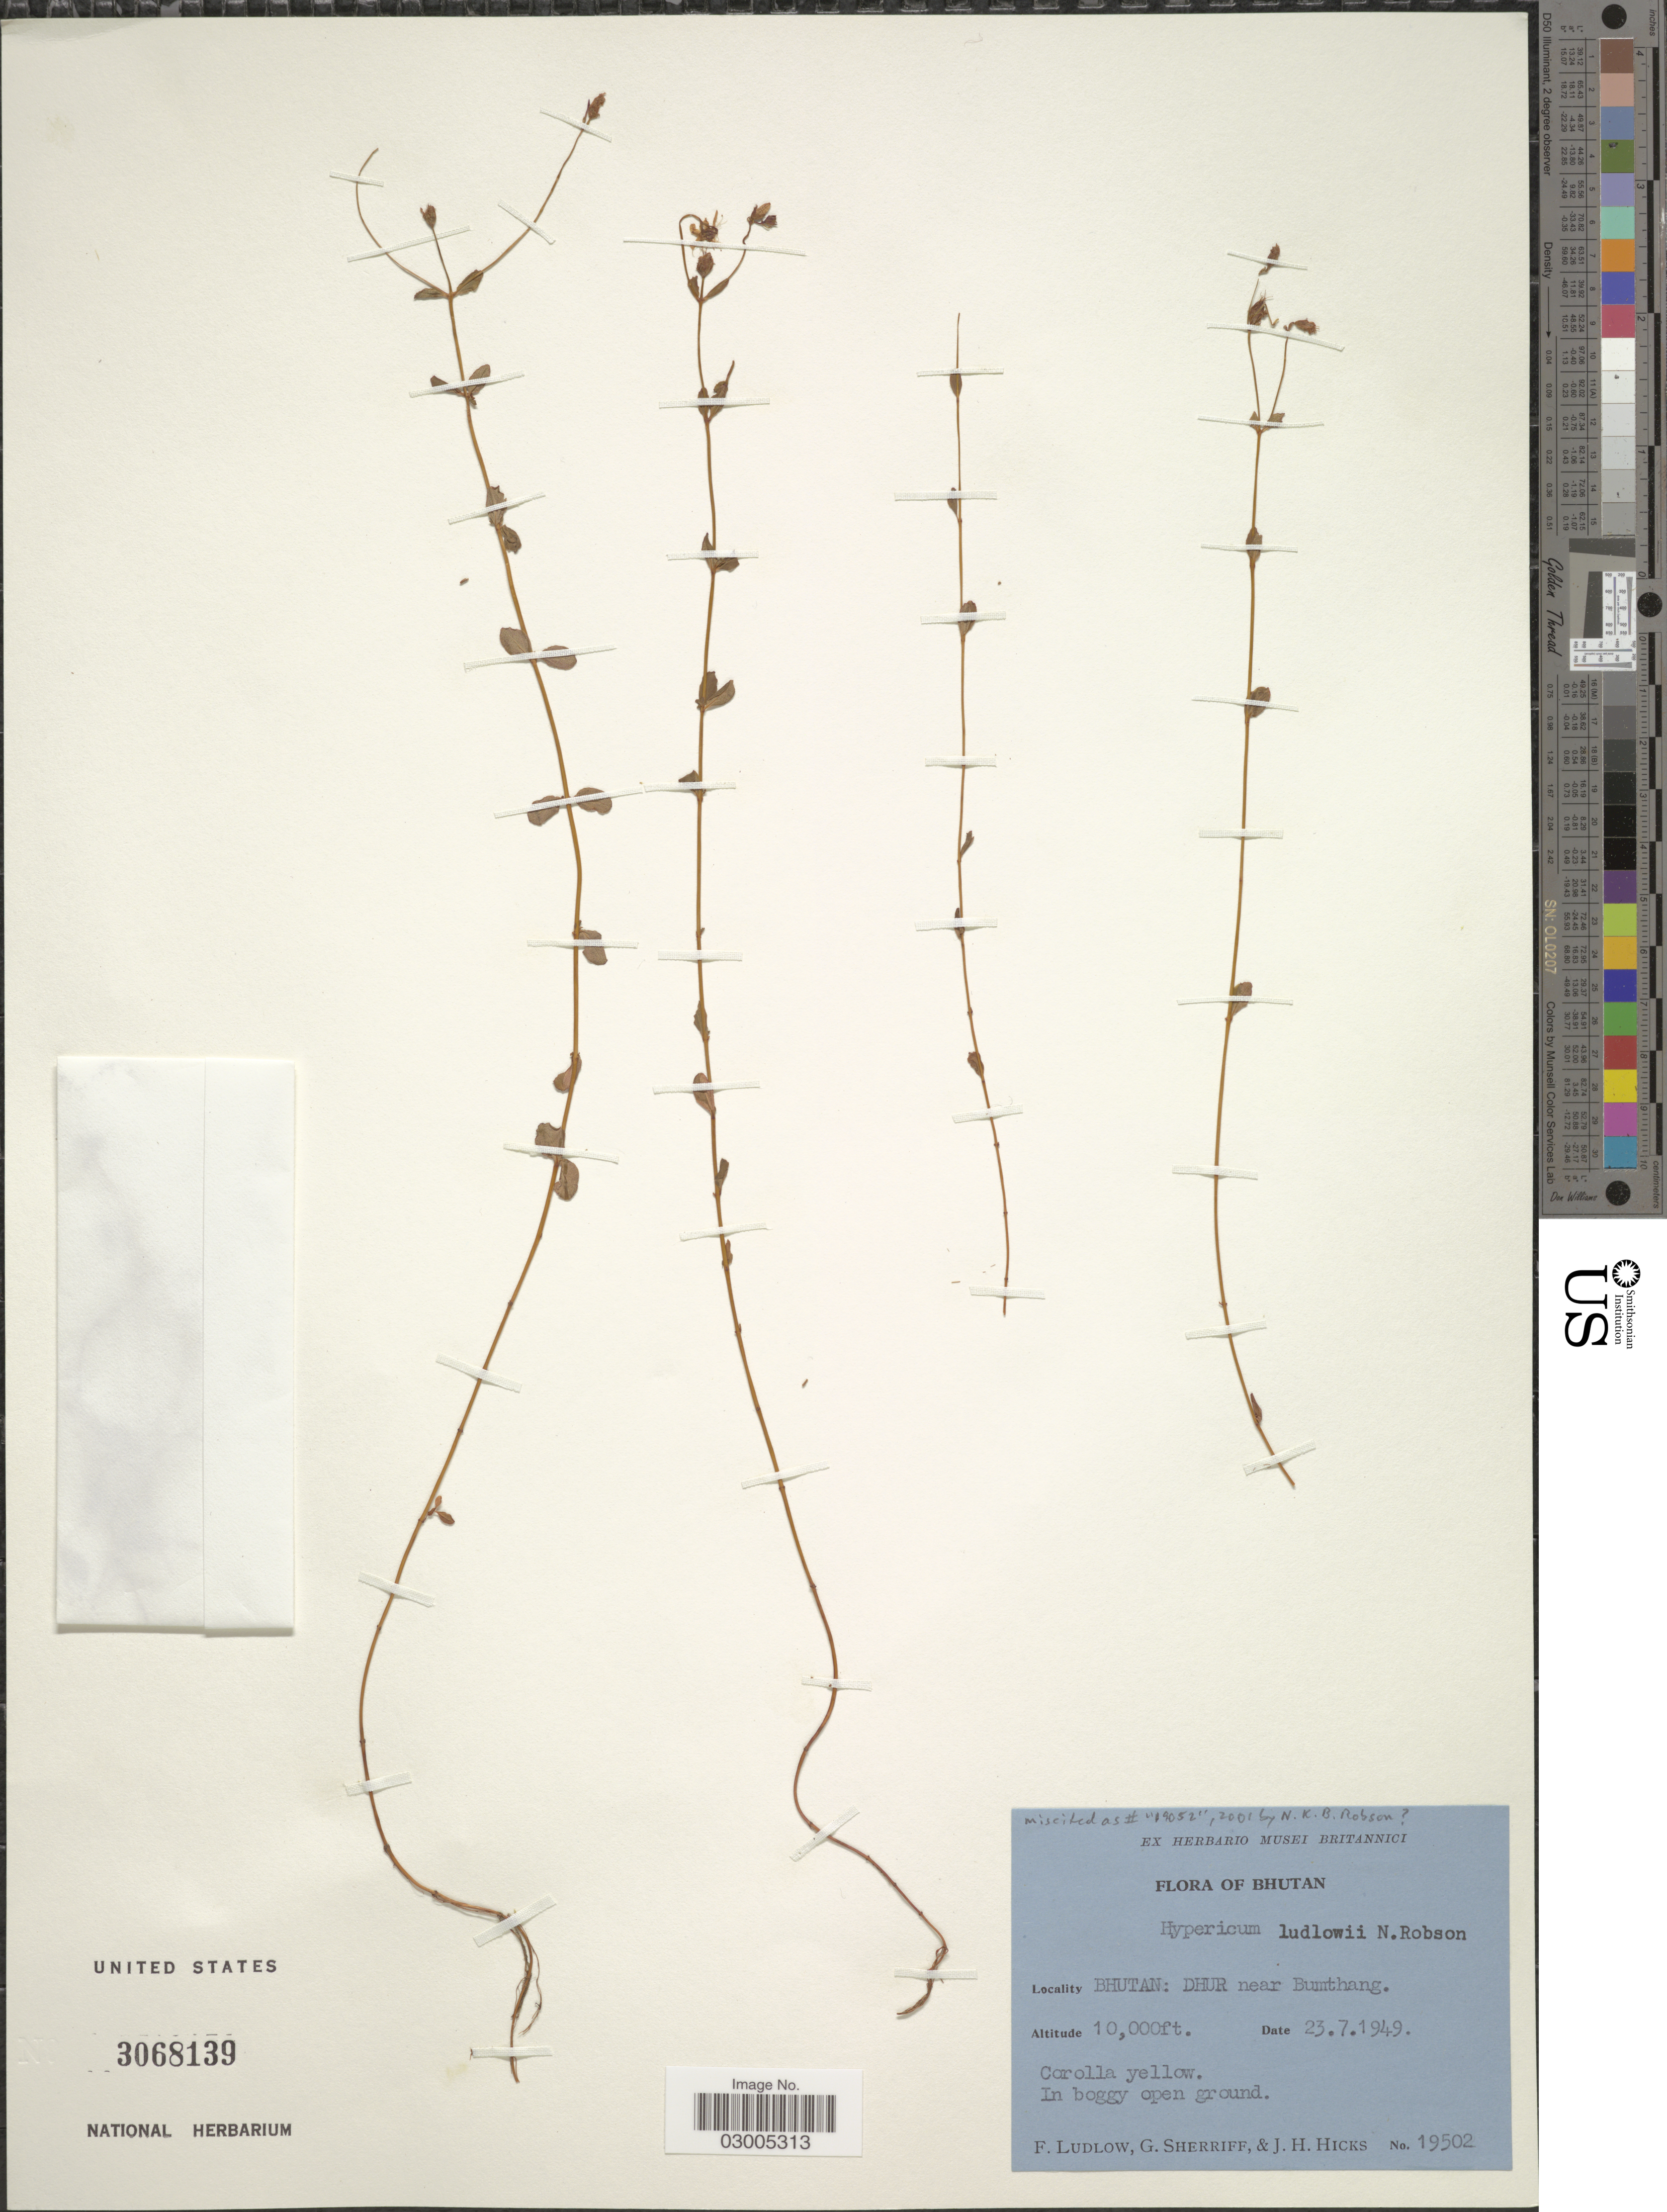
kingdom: Plantae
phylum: Tracheophyta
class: Magnoliopsida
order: Malpighiales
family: Hypericaceae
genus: Hypericum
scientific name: Hypericum ludlowii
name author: N. Robson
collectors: F. Ludlow, G. Sherriff & J. H. Hicks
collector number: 19502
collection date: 1949-07-23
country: Bhutan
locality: Dhur near Bumthang.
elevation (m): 3048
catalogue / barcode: US 3068139